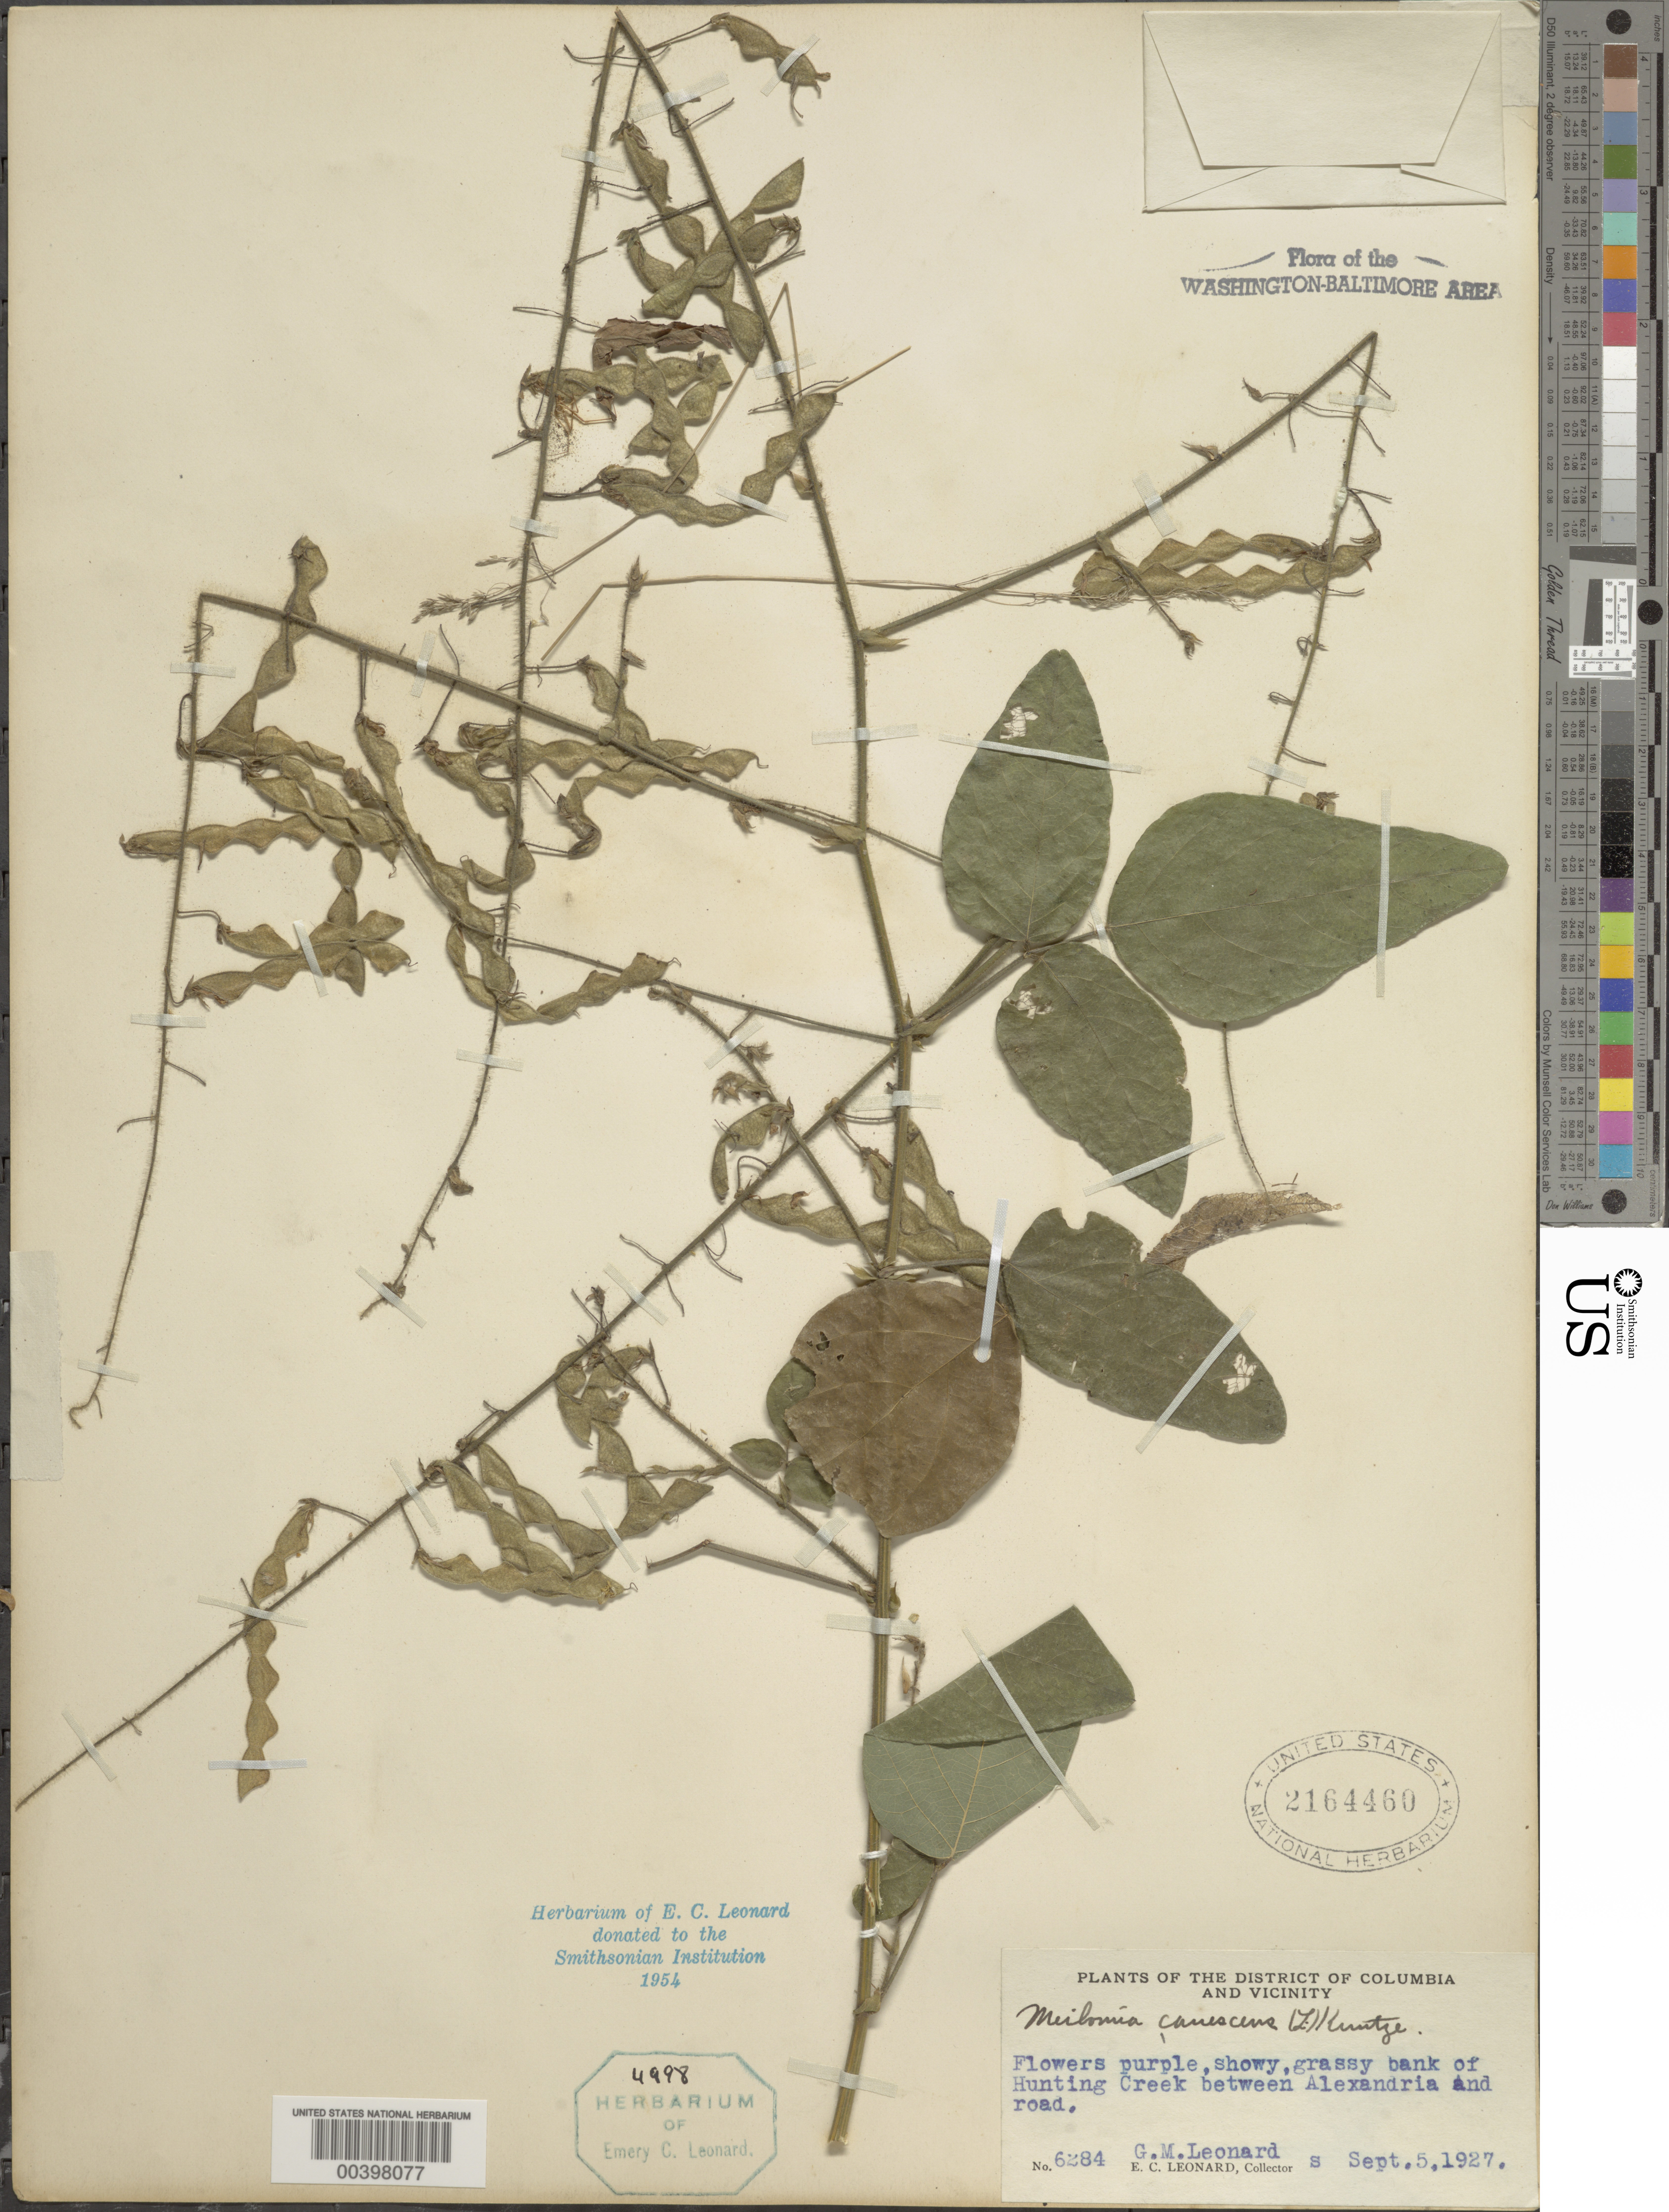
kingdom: Plantae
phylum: Tracheophyta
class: Magnoliopsida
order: Fabales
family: Fabaceae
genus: Desmodium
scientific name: Desmodium canescens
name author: (L.) DC.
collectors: G. M. Leonard & E. C. Leonard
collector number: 6284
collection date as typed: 05 Sep 1927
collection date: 1927-09-05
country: United States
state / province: Virginia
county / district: Fairfax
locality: Hunting Creek, between Alexandria and Road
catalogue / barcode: US 2164460